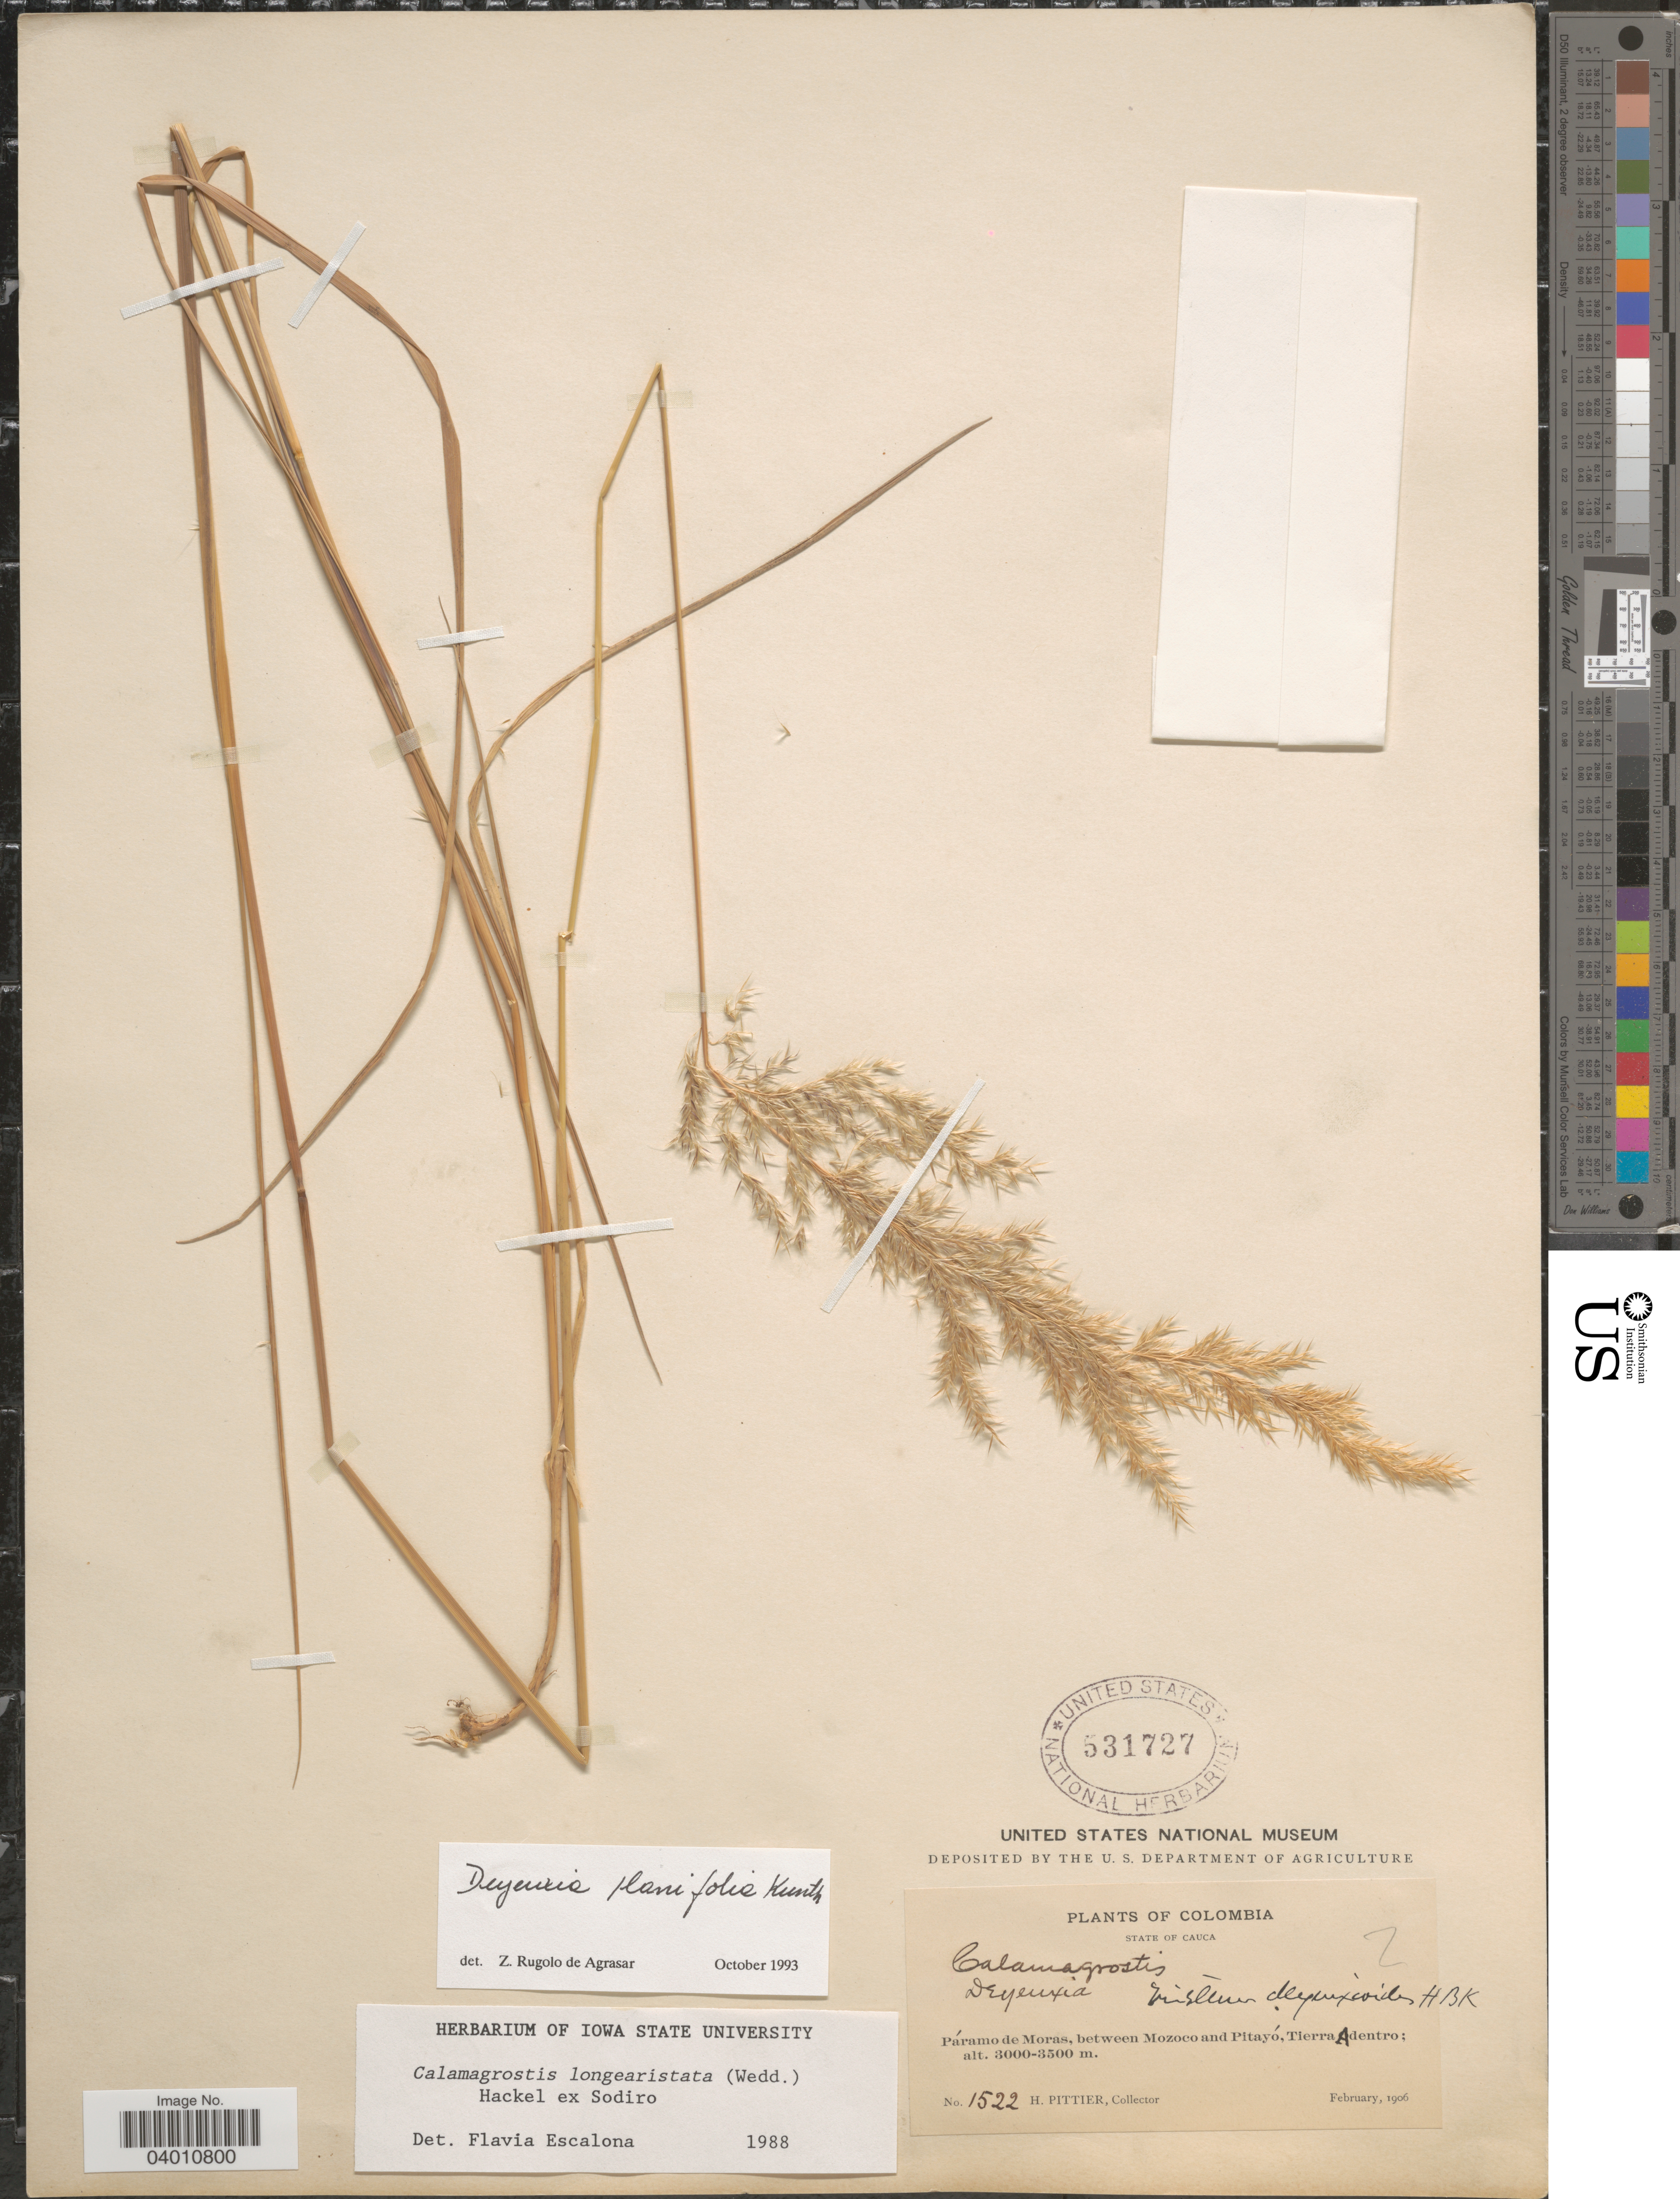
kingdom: Plantae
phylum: Tracheophyta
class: Liliopsida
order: Poales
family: Poaceae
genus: Peyritschia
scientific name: Peyritschia planifolia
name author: (Kunth) P.M. Peterson et al.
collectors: H. F. Pittier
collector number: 1522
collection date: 1906-02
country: Colombia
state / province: Cauca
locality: Páramo de Moras, between Mozoco and Pitayó, Tierra Adentro.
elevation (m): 3000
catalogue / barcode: US 531727